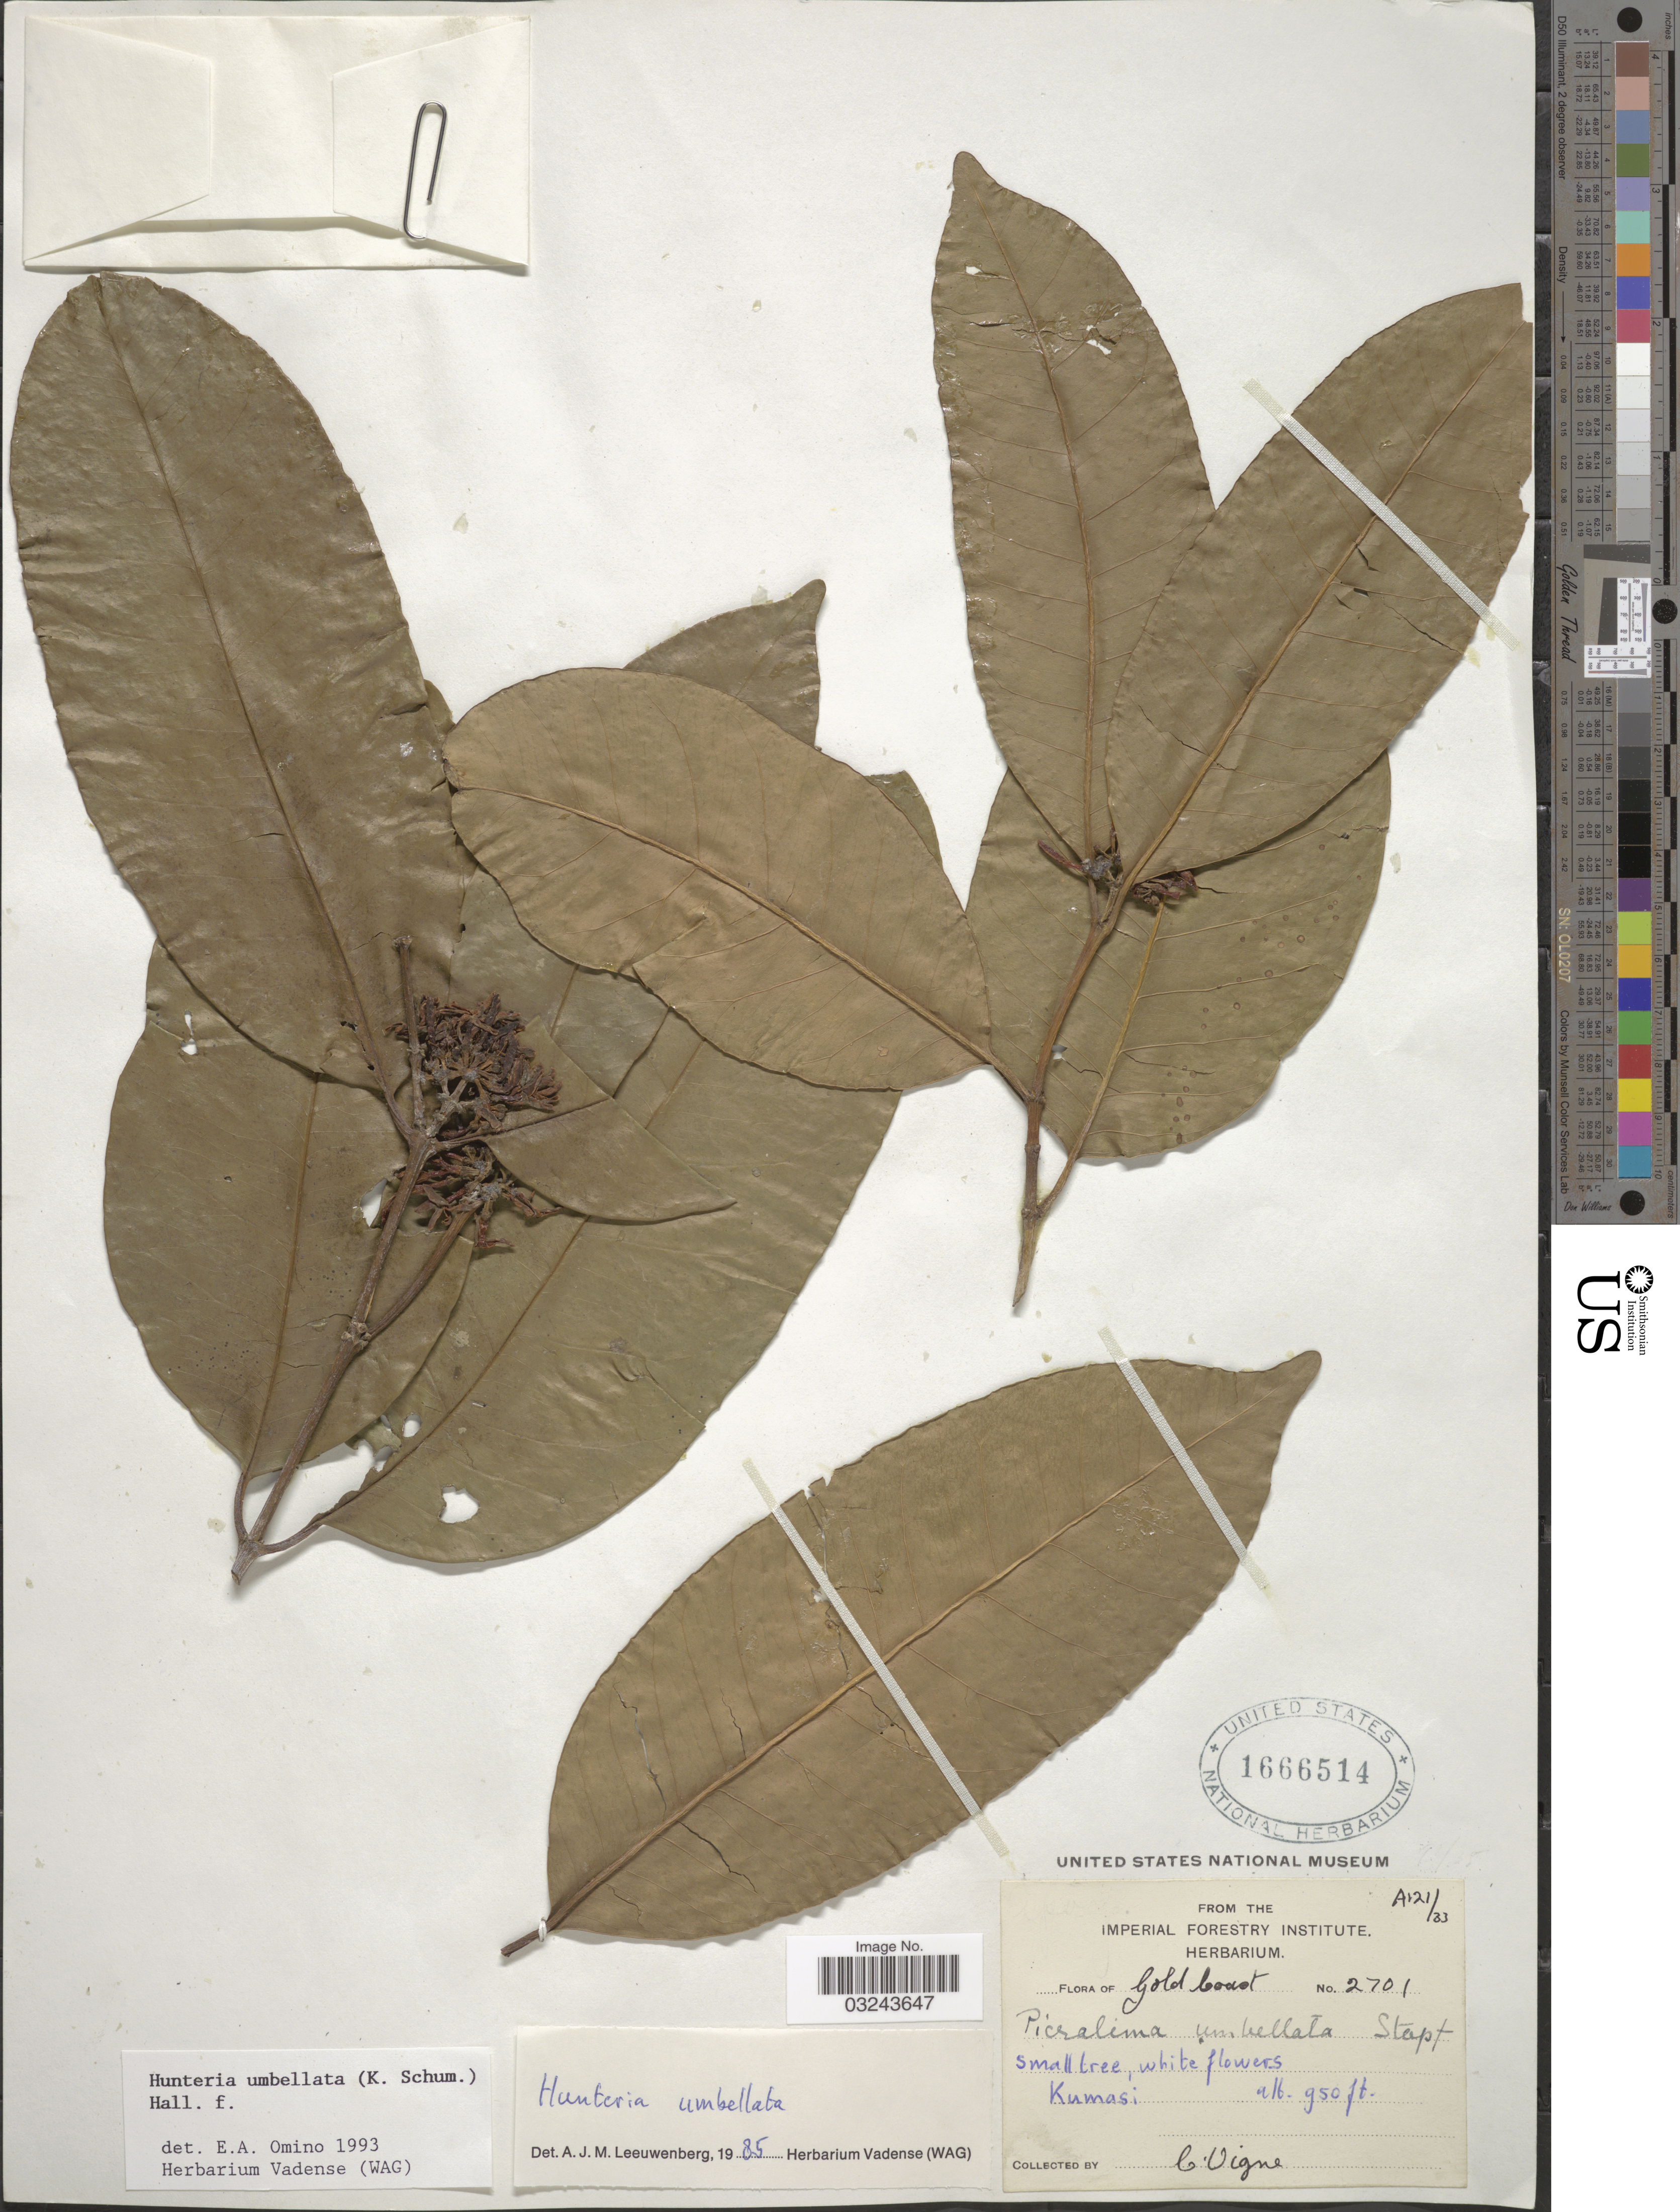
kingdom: Plantae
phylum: Tracheophyta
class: Magnoliopsida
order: Gentianales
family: Apocynaceae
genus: Hunteria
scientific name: Hunteria umbellata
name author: (K. Schum.) Hallier f.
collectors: C. Vigne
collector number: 2701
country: Ghana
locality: Gold Coast. Kumasi.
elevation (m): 290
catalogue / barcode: US 1666514